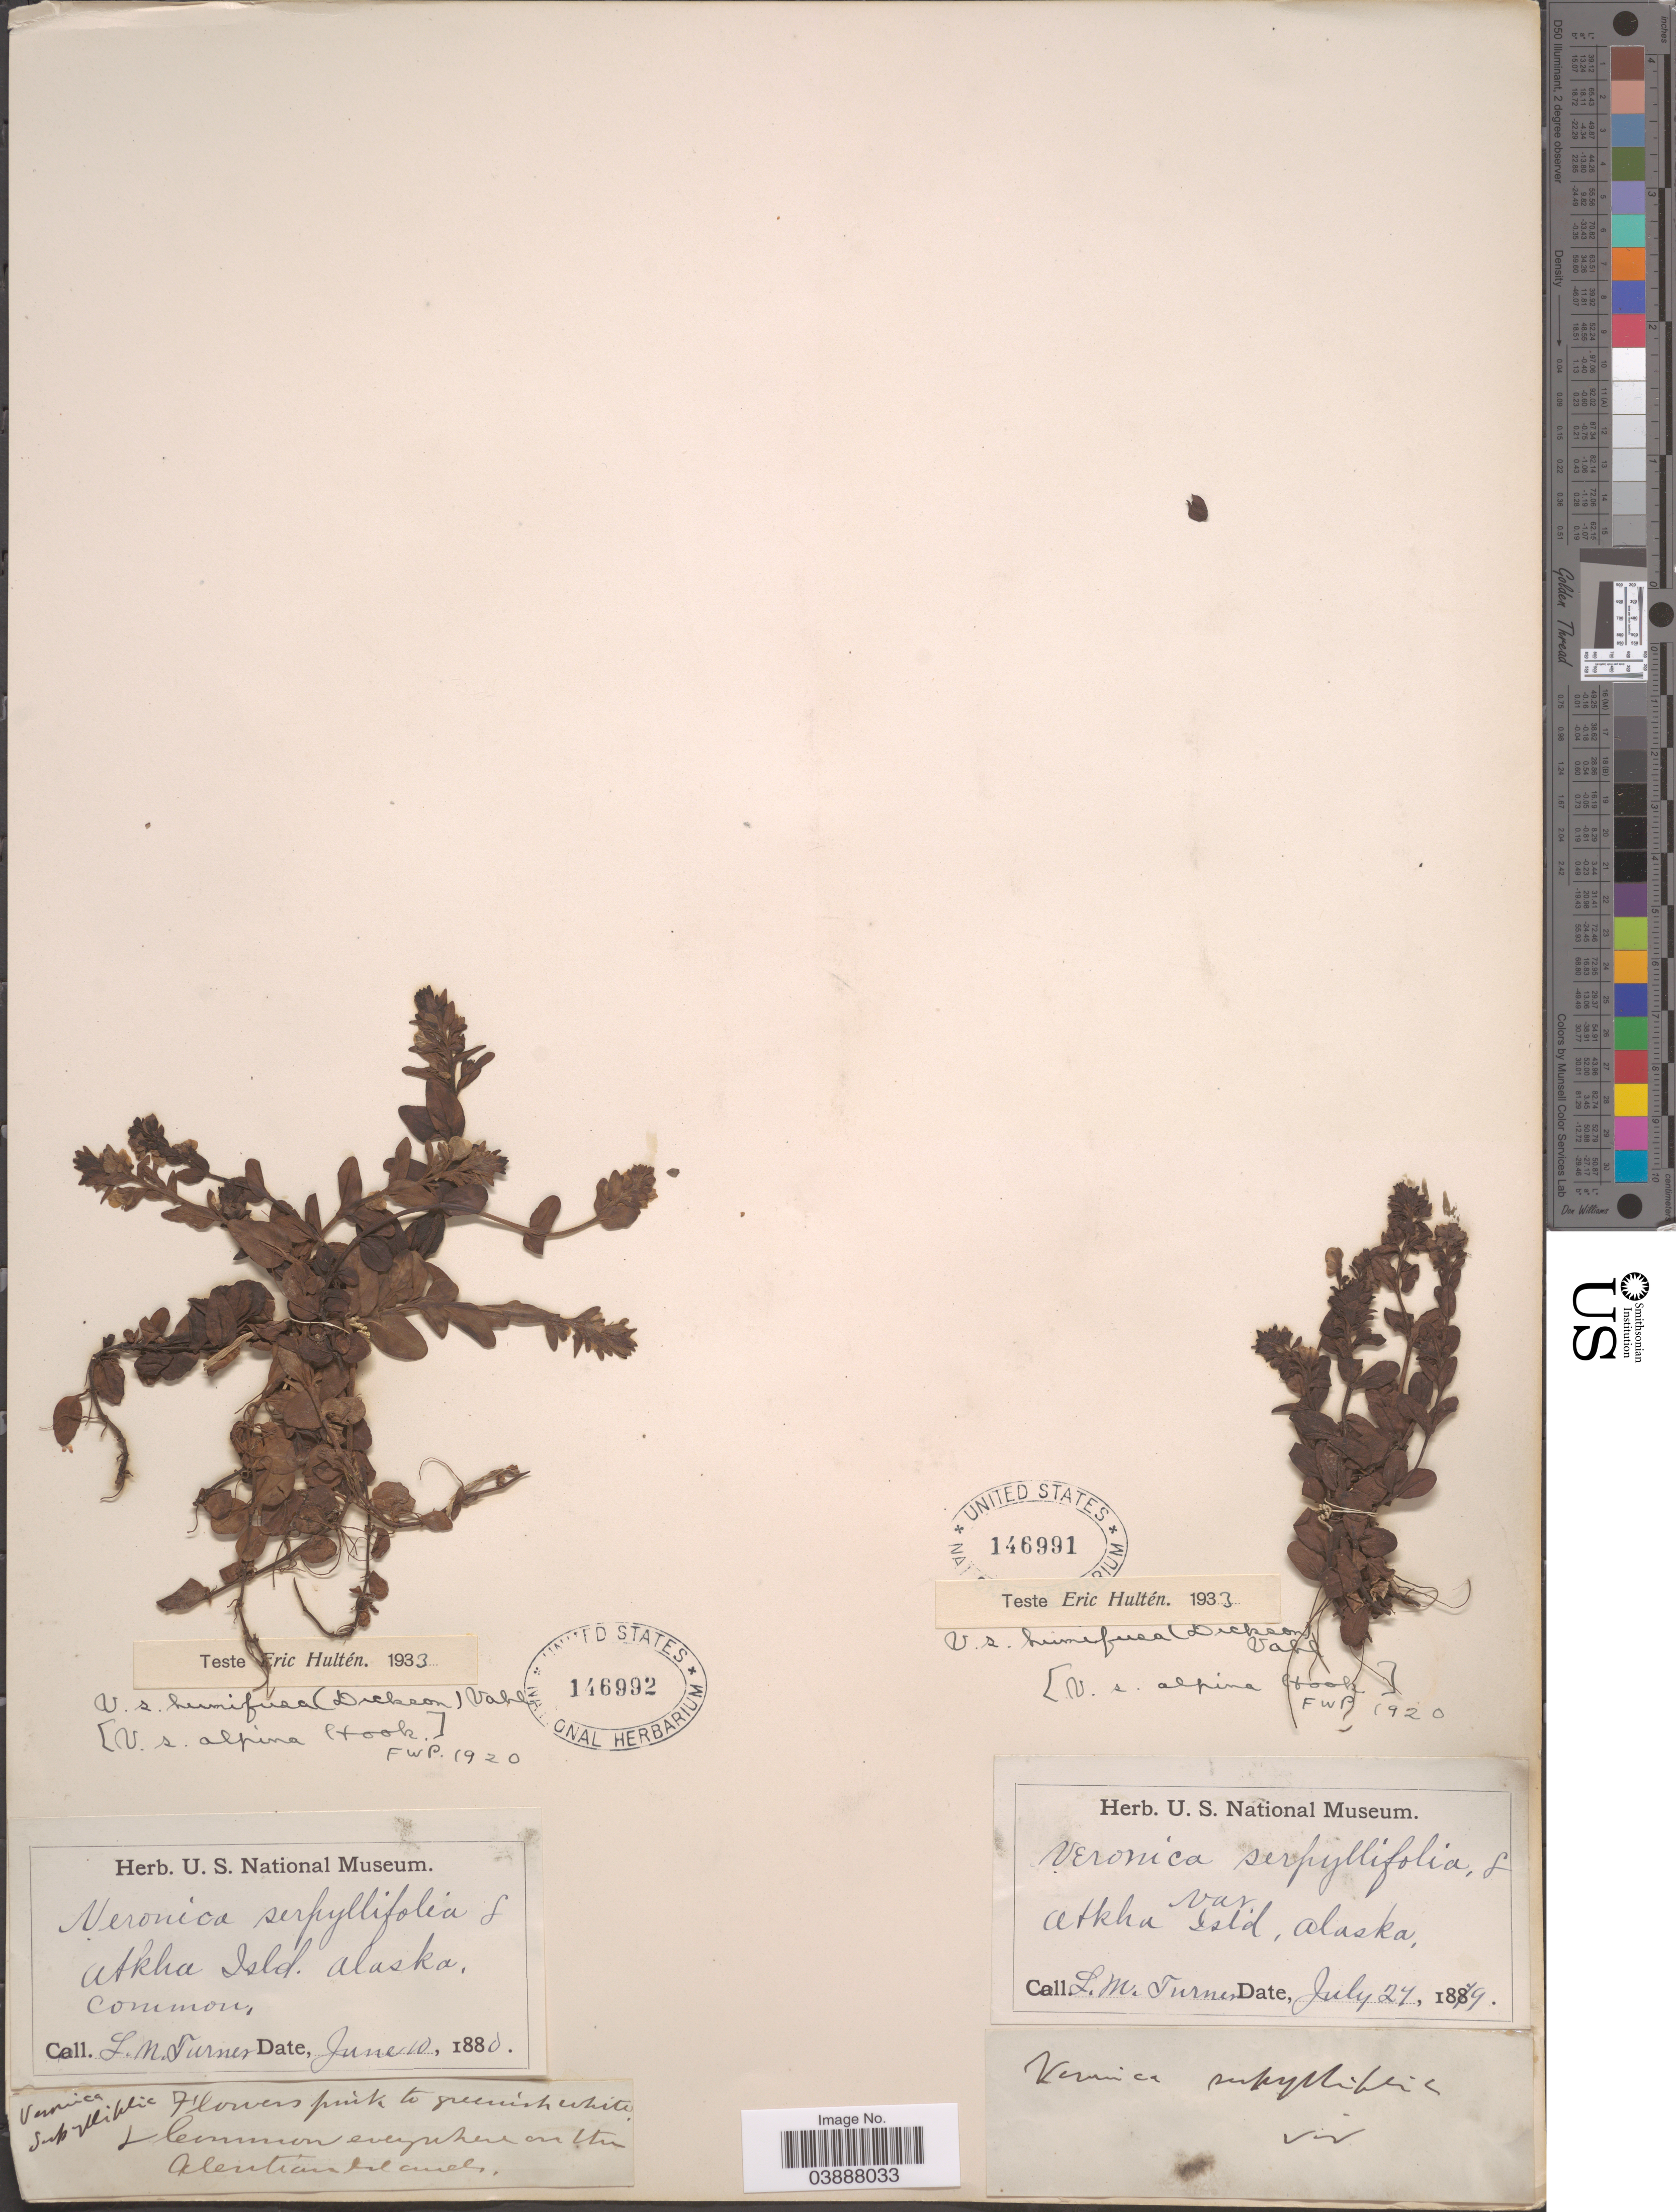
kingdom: Plantae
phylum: Tracheophyta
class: Magnoliopsida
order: Lamiales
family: Plantaginaceae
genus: Veronica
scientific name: Veronica serpyllifolia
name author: L.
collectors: L. M. Turner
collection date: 1880-06-10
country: United States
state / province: Alaska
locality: Atkha Isld.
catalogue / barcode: US 146992